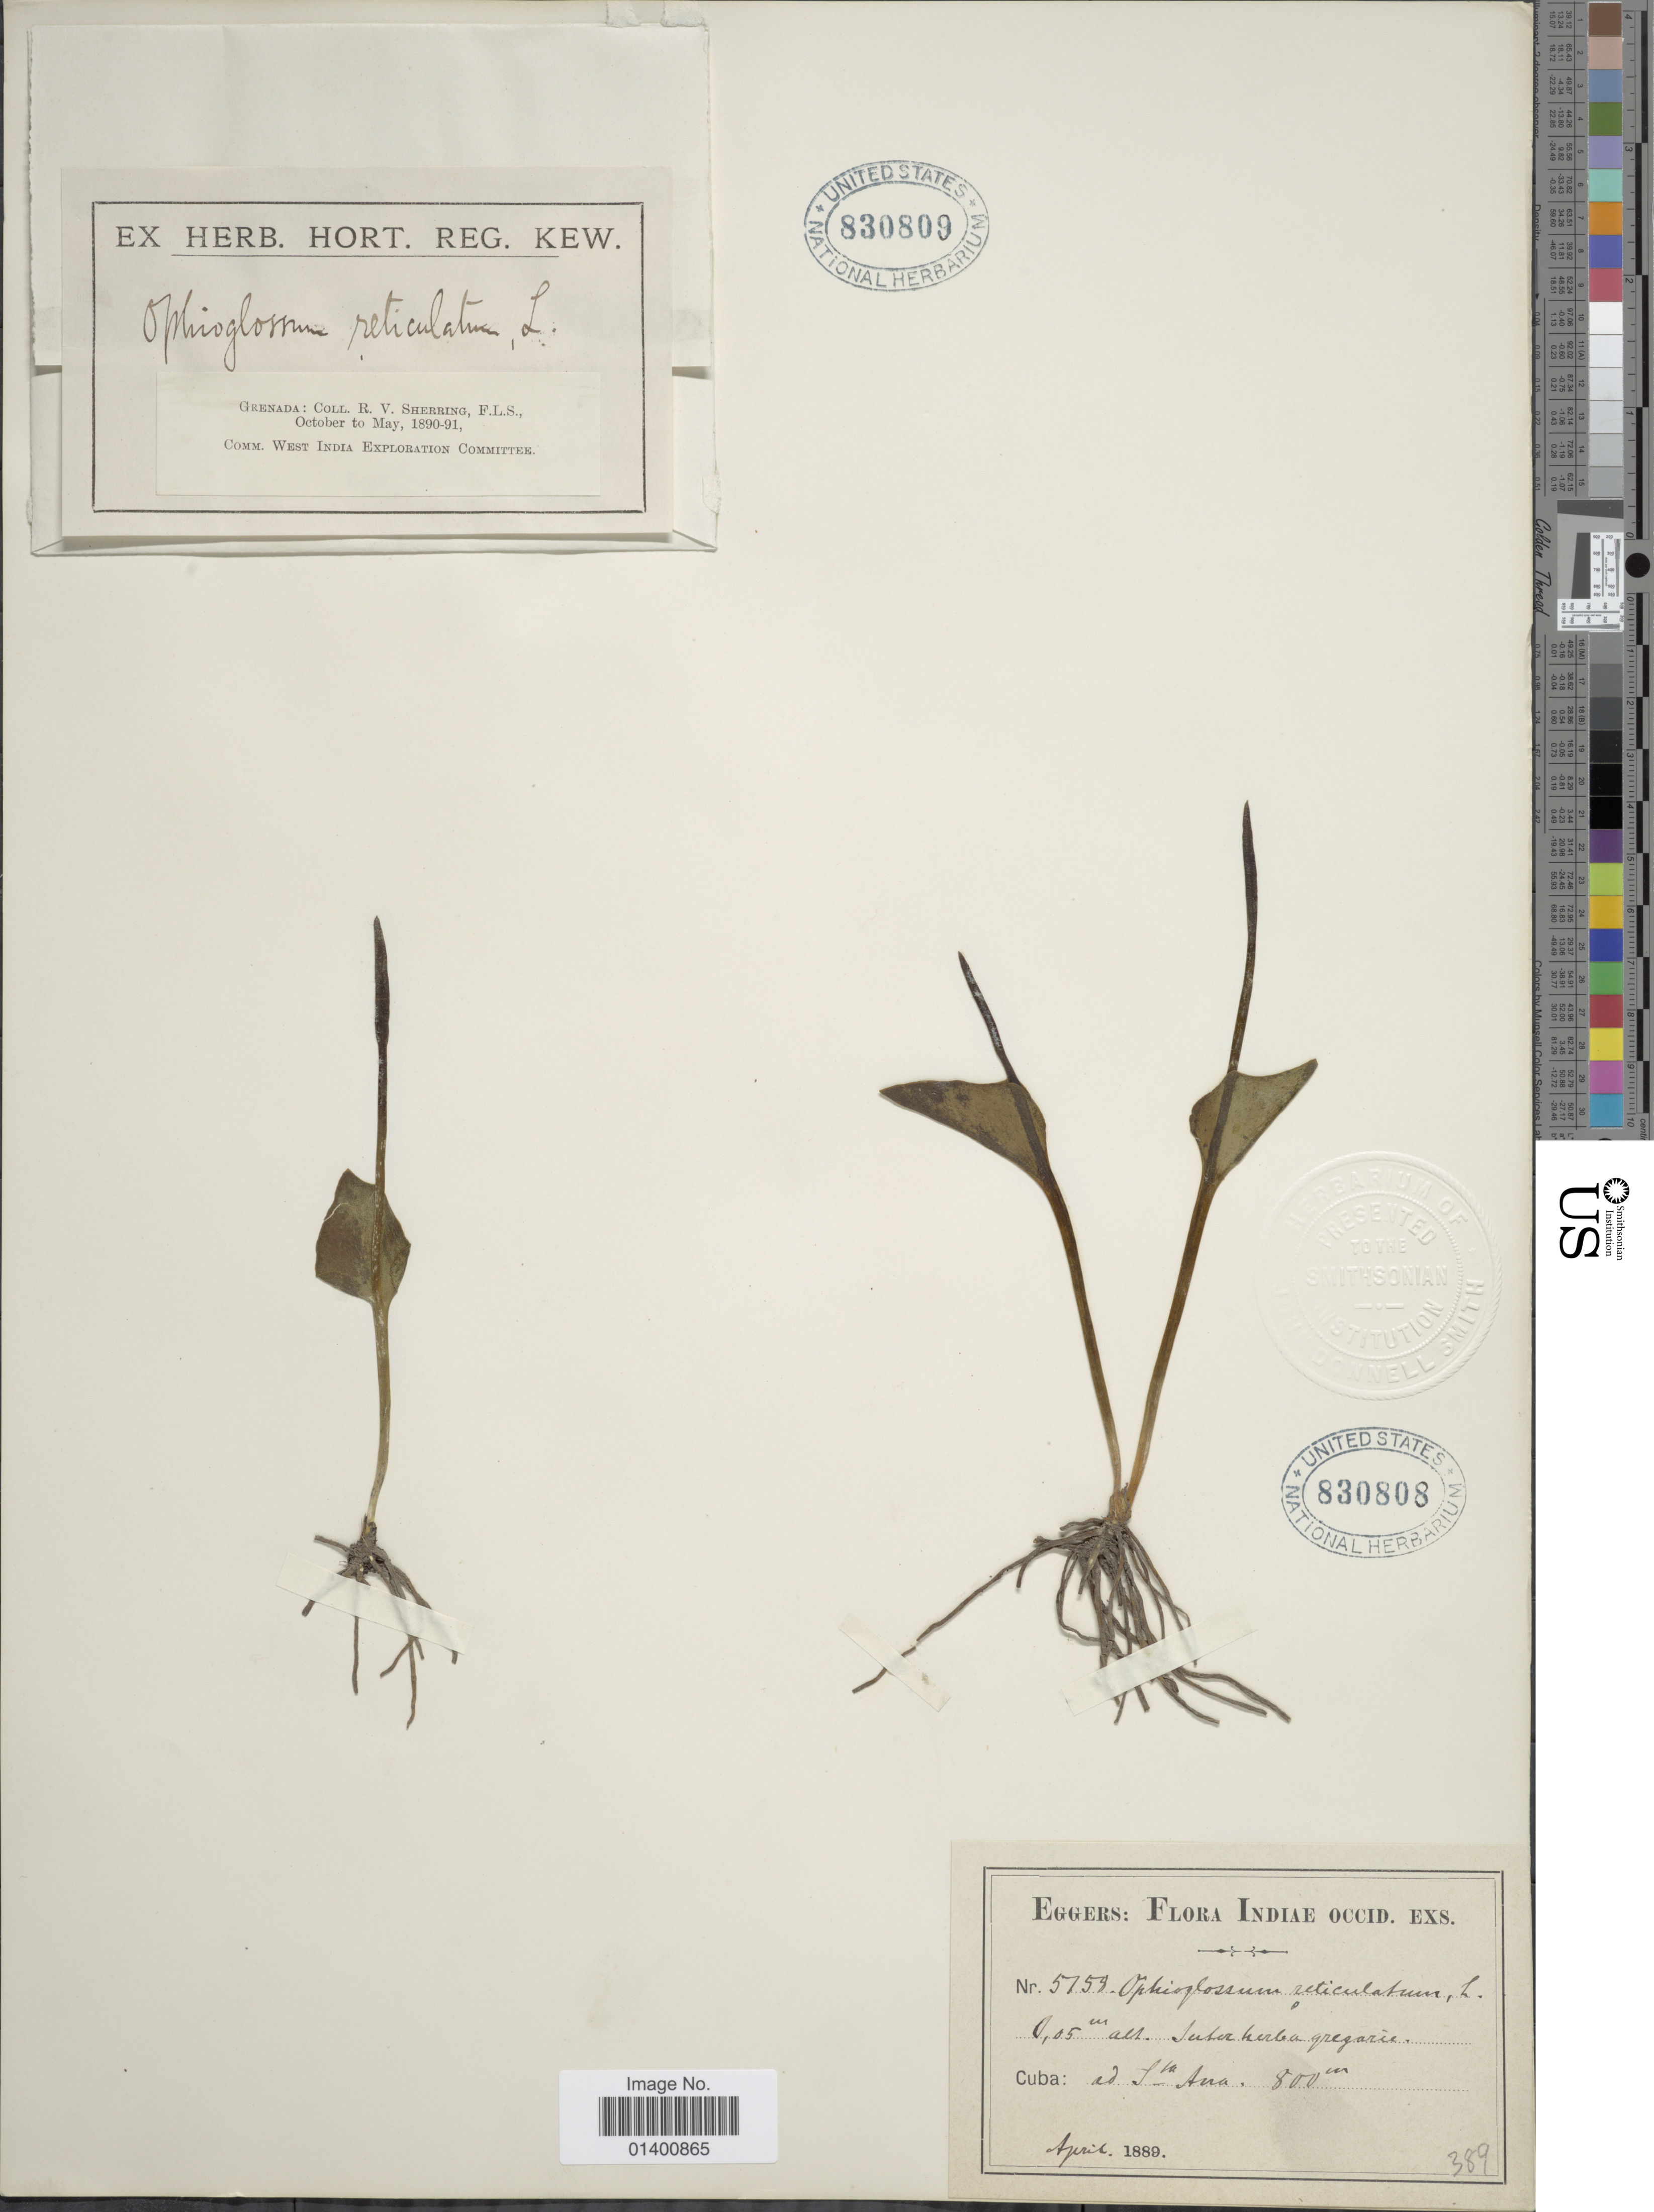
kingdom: Plantae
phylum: Tracheophyta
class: Polypodiopsida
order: Ophioglossales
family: Ophioglossaceae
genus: Ophioglossum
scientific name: Ophioglossum reticulatum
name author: L.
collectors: R. Sherring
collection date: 1890-10/1891-05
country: Grenada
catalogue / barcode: US 830809-2